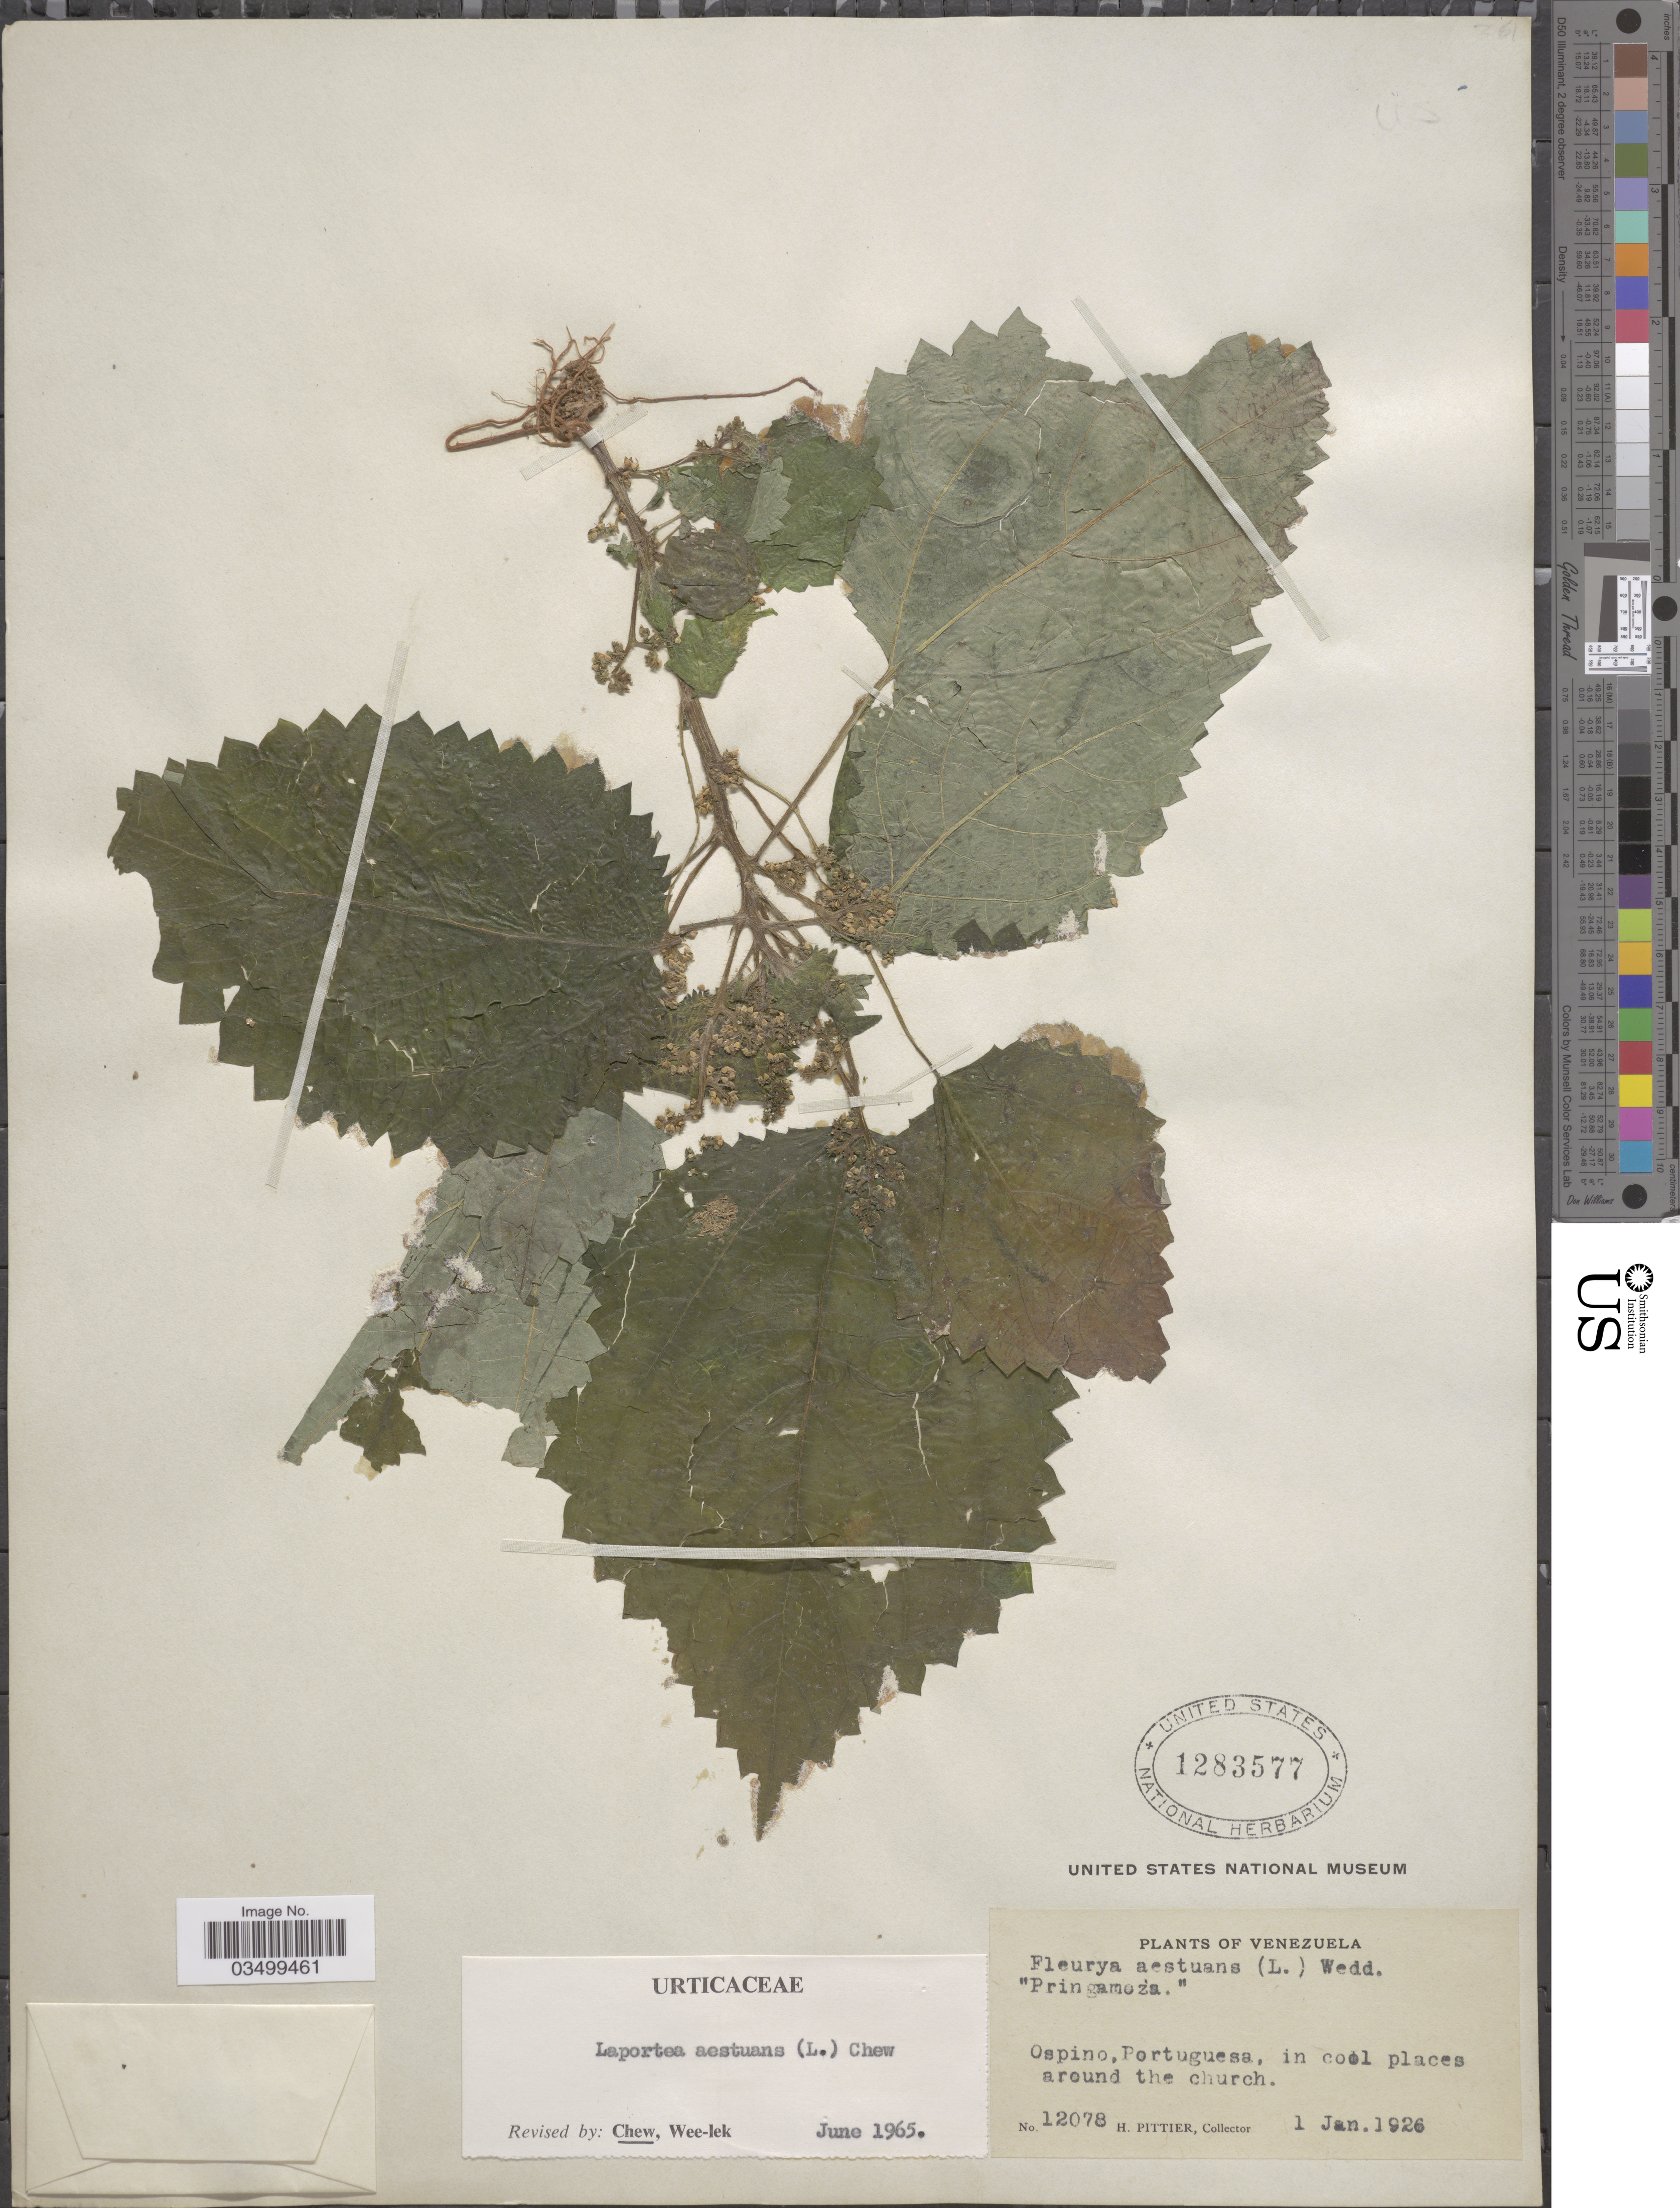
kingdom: Plantae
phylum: Tracheophyta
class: Magnoliopsida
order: Rosales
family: Urticaceae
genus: Laportea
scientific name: Laportea aestuans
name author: (L.) Chew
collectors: H. F. Pittier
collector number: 12078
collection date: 1926-01-01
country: Venezuela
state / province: Portuguesa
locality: Ospino, Portuguesa, in cool places around the church.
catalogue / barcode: US 1283577